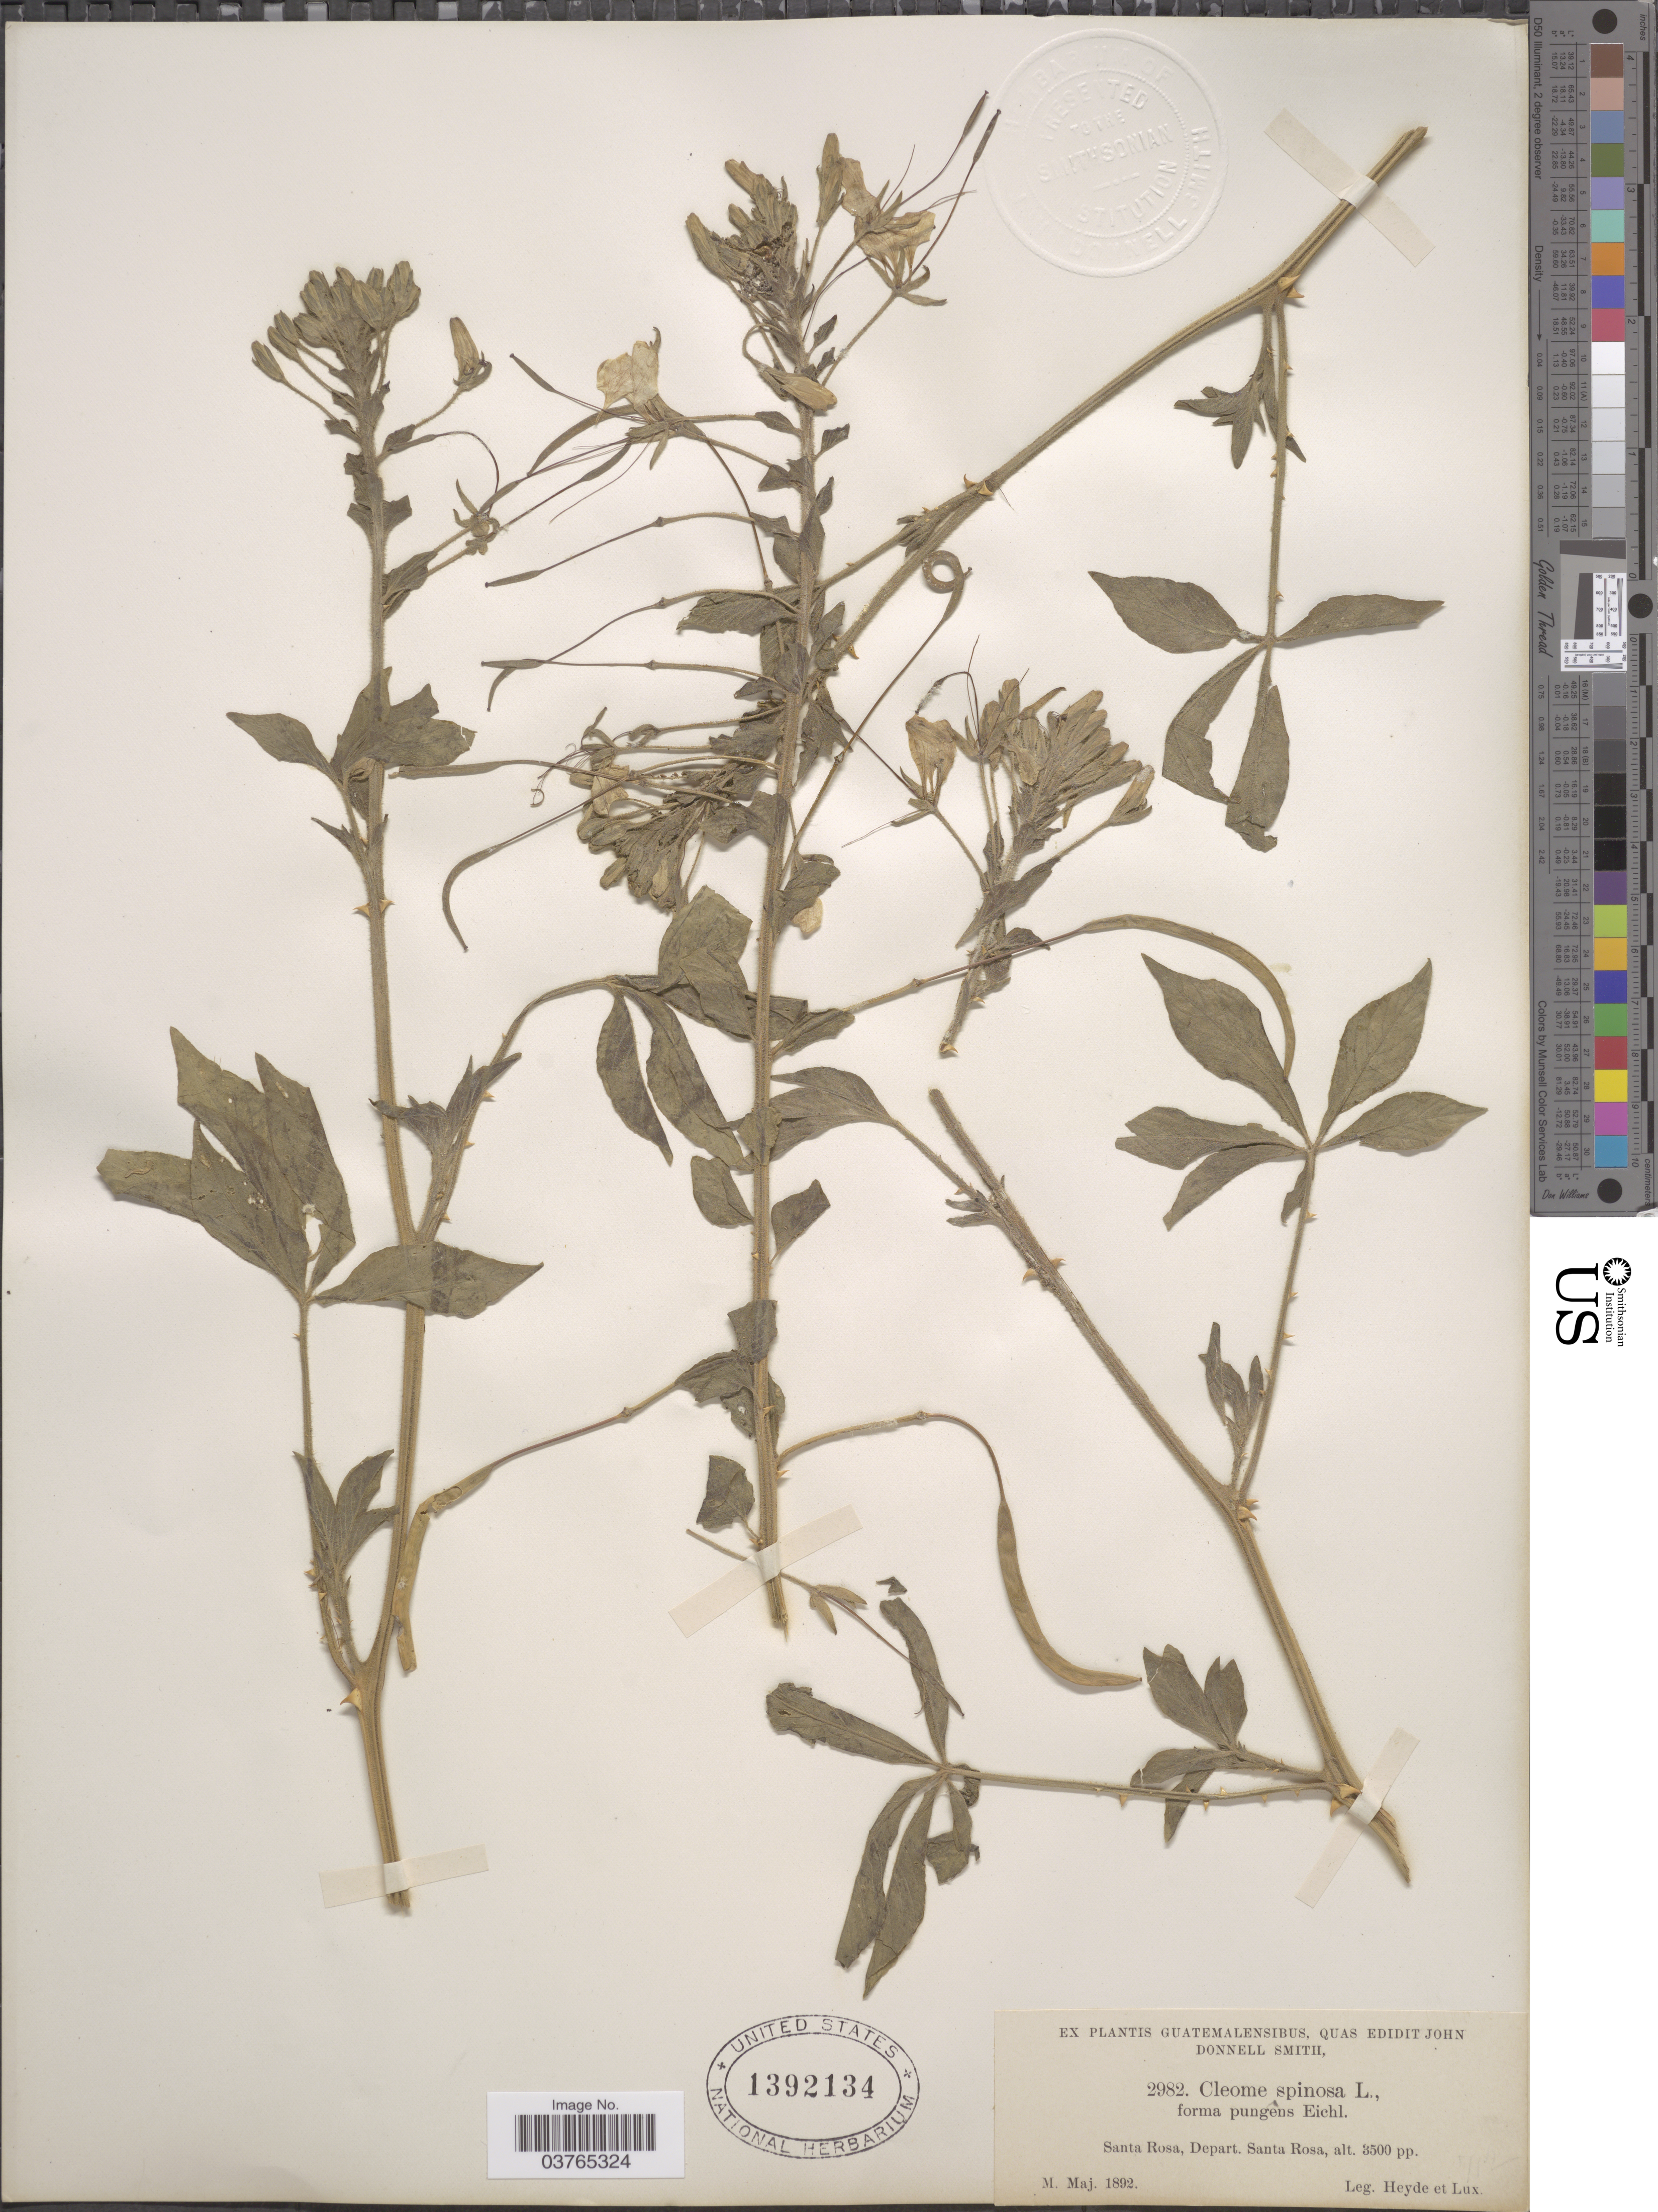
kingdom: Plantae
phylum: Tracheophyta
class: Magnoliopsida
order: Brassicales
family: Cleomaceae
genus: Tarenaya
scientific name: Tarenaya spinosa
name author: (Jacq.) Raf.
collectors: Heyde & Lux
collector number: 2982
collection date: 1892-05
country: Guatemala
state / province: Santa Rosa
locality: Santa Rosa, Depart. Santa Rosa.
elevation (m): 1067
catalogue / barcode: US 1392134